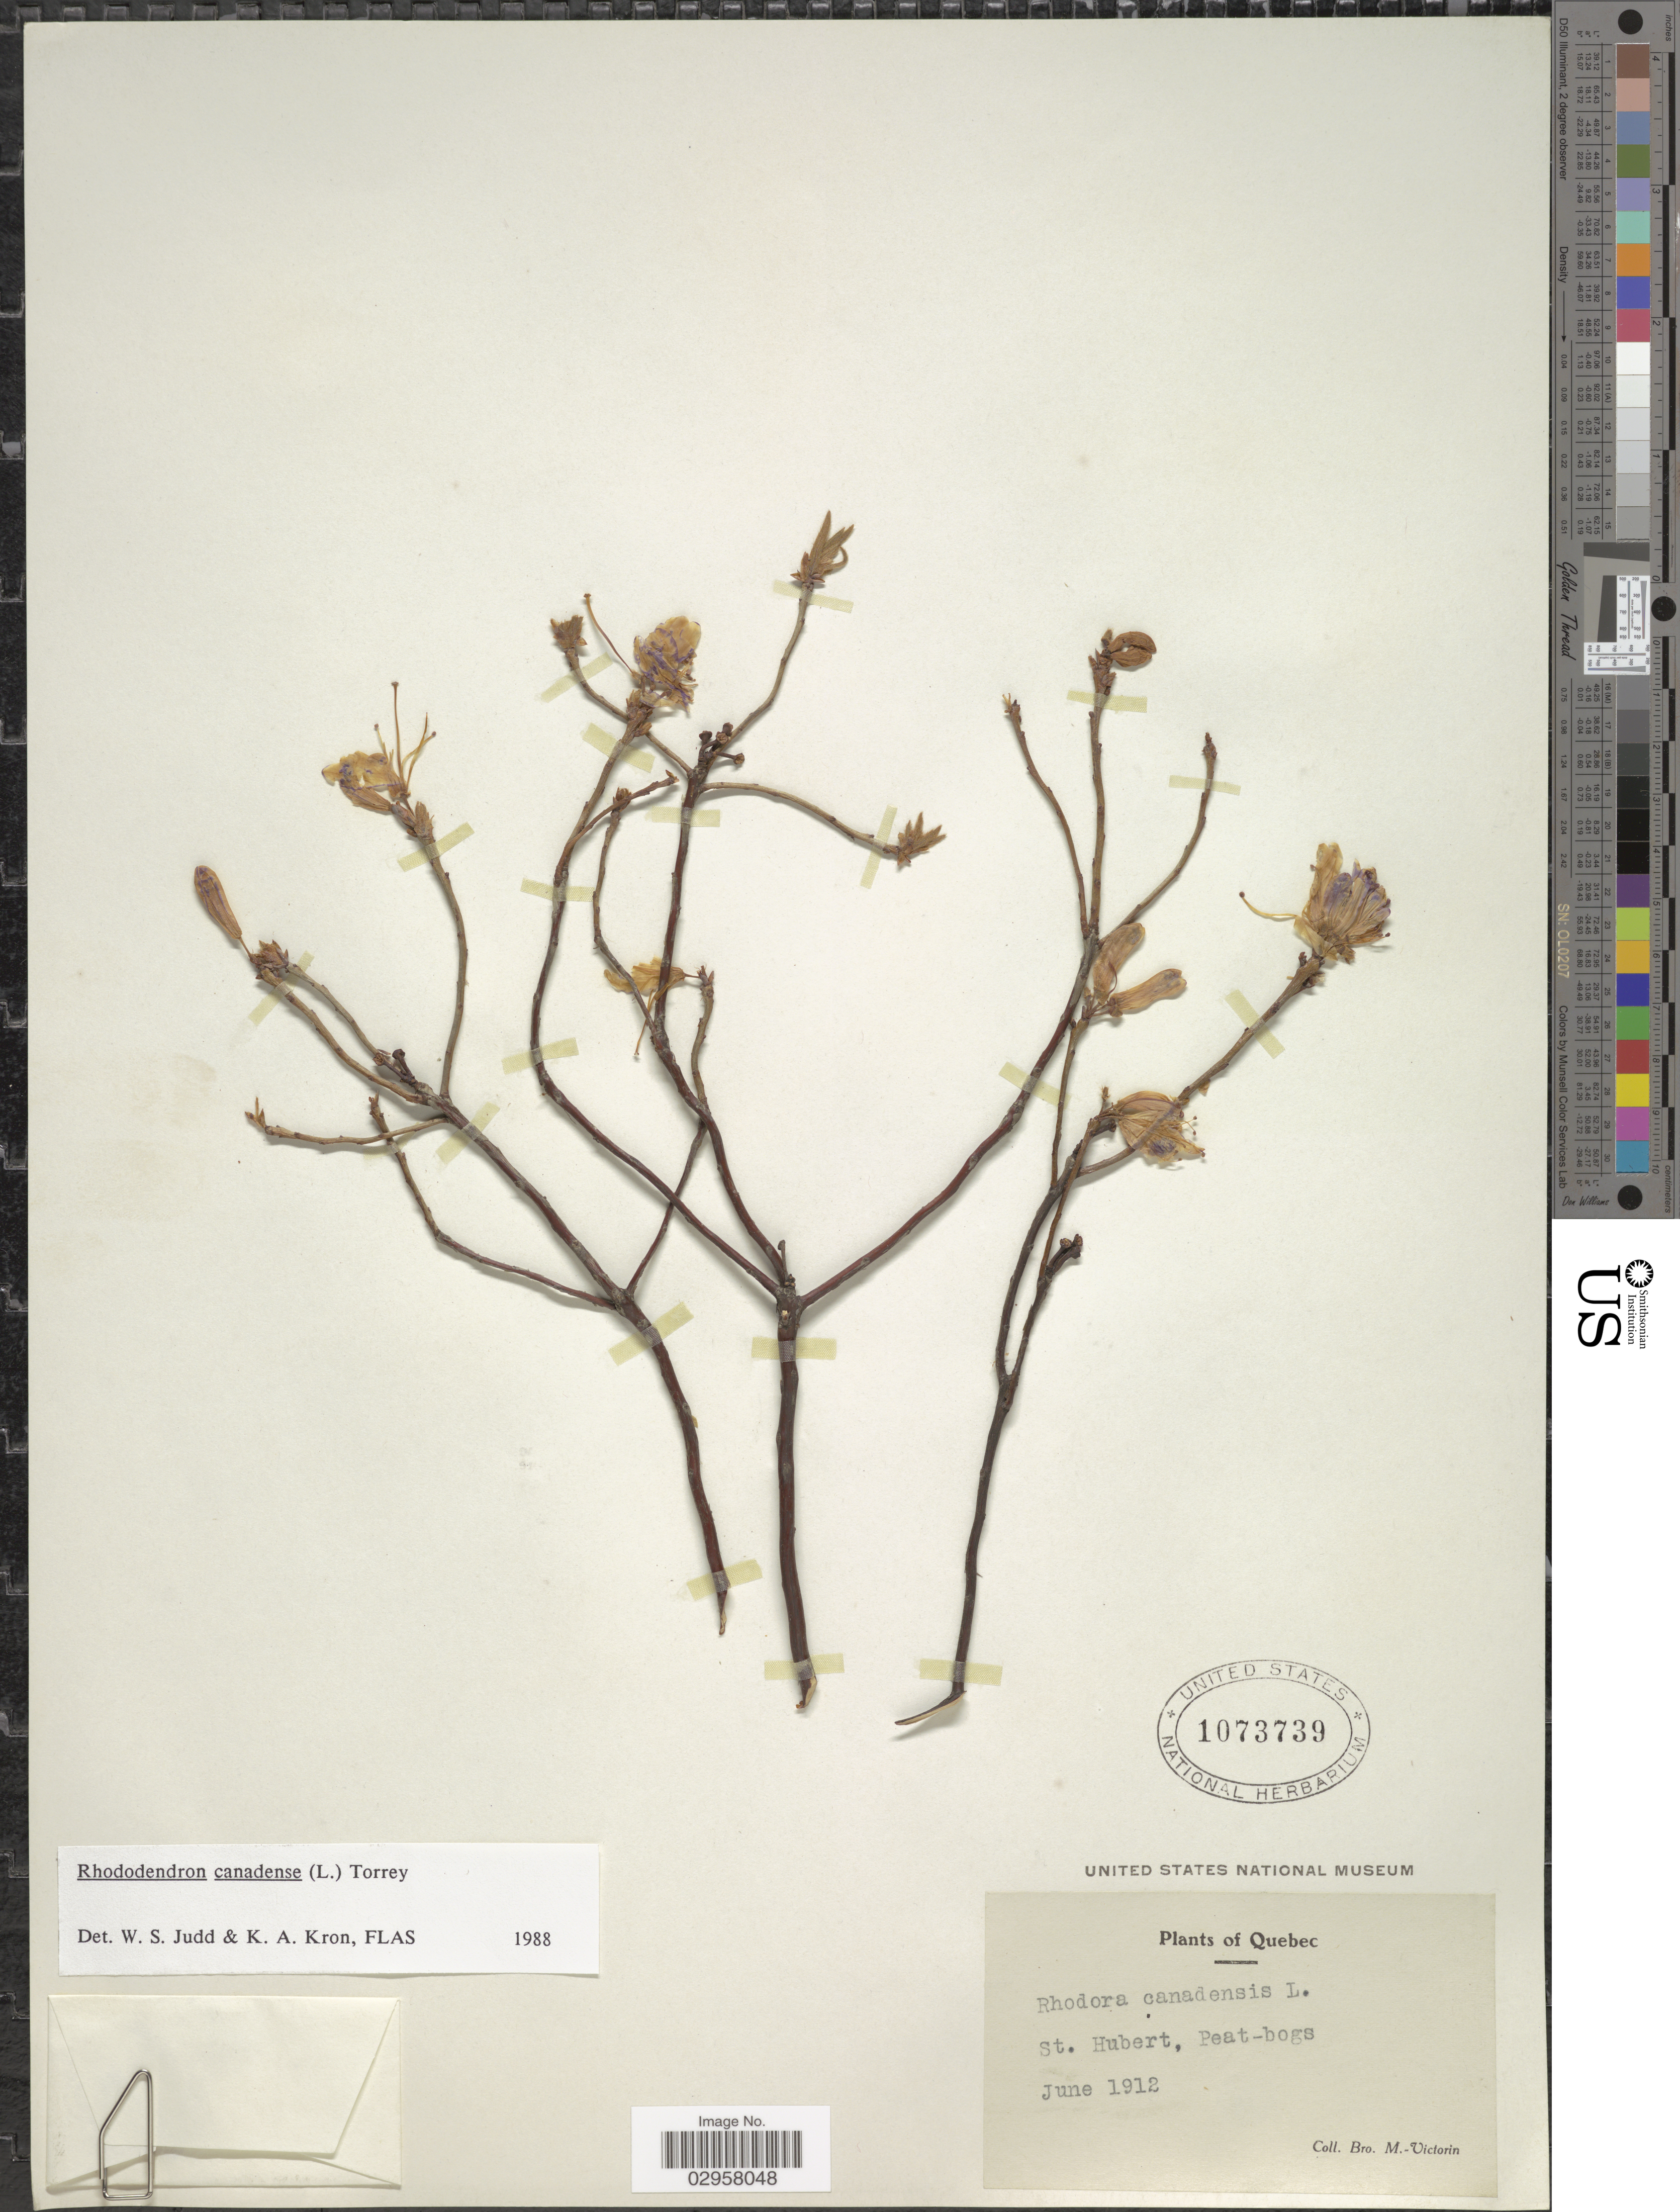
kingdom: Plantae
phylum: Tracheophyta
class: Magnoliopsida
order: Ericales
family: Ericaceae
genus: Rhododendron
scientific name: Rhododendron canadense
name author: (L.) Torr.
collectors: Fr. Marie-Victorin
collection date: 1912-06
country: Canada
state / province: Quebec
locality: St. Hubert, Peat-bogs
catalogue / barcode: US 1073739